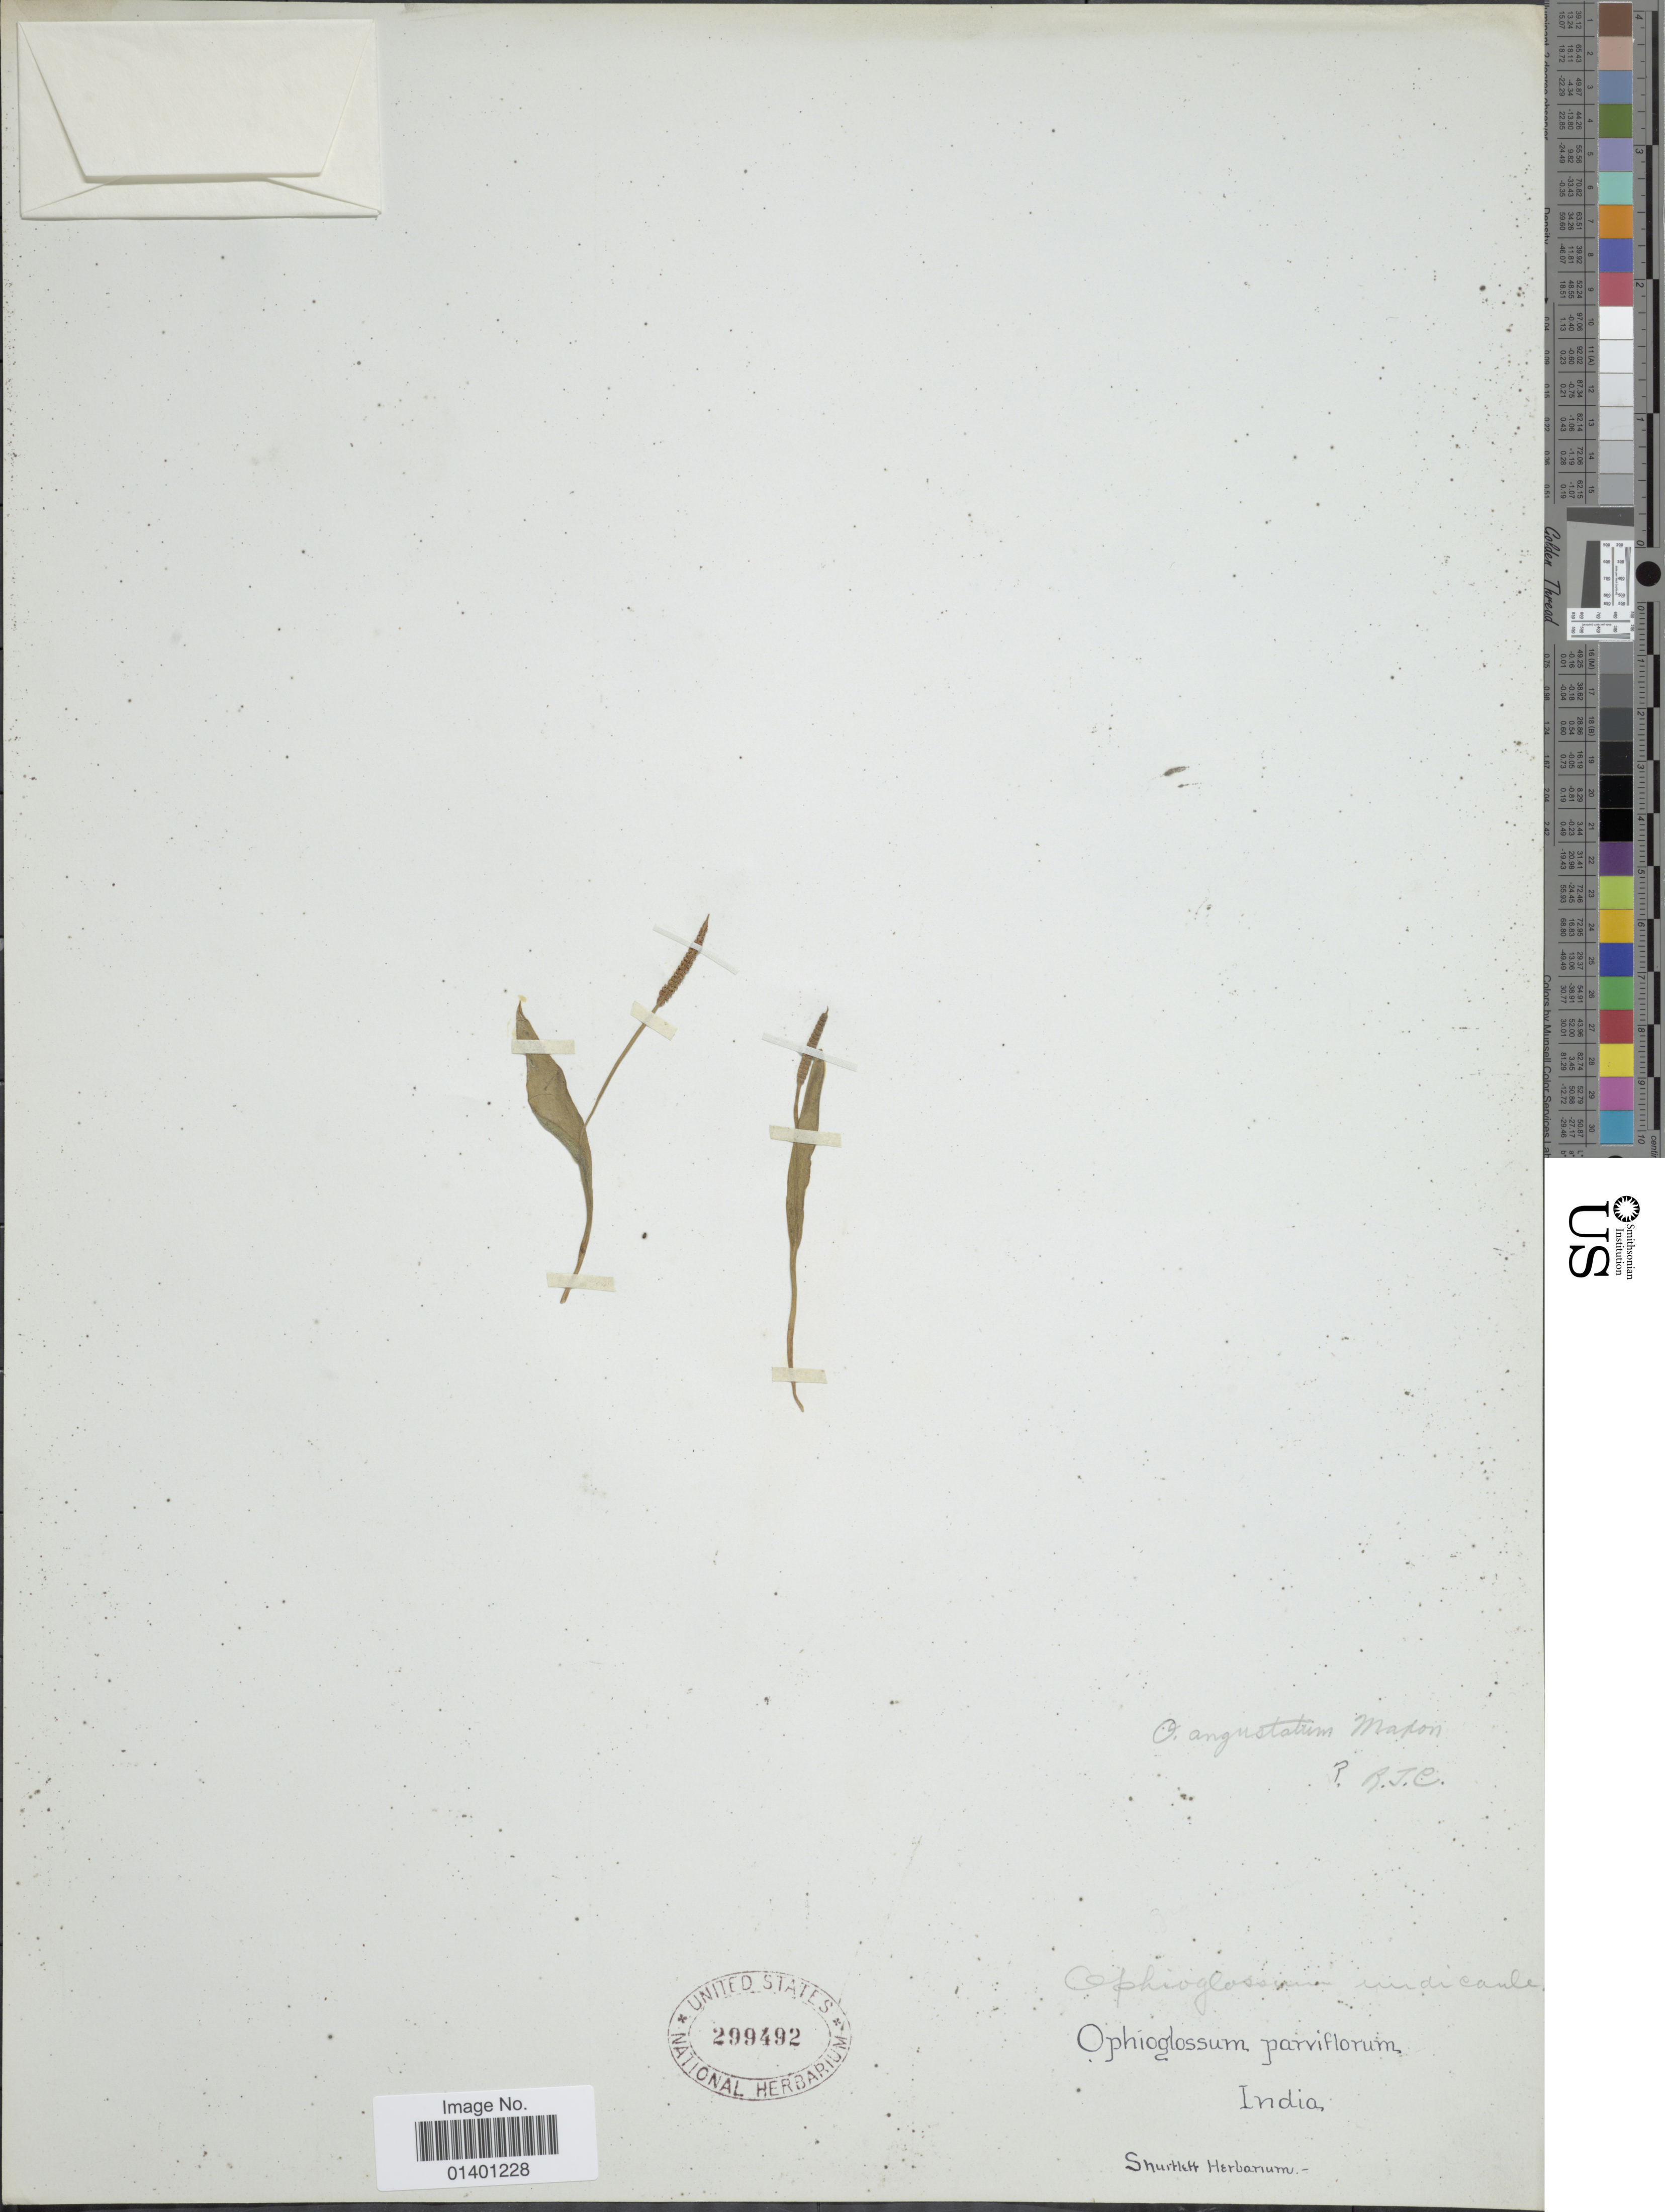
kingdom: Plantae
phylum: Tracheophyta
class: Polypodiopsida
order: Ophioglossales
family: Ophioglossaceae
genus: Ophioglossum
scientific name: Ophioglossum angustulatum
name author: Maxon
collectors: ex herb. Shurtlett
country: India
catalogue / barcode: US 299492